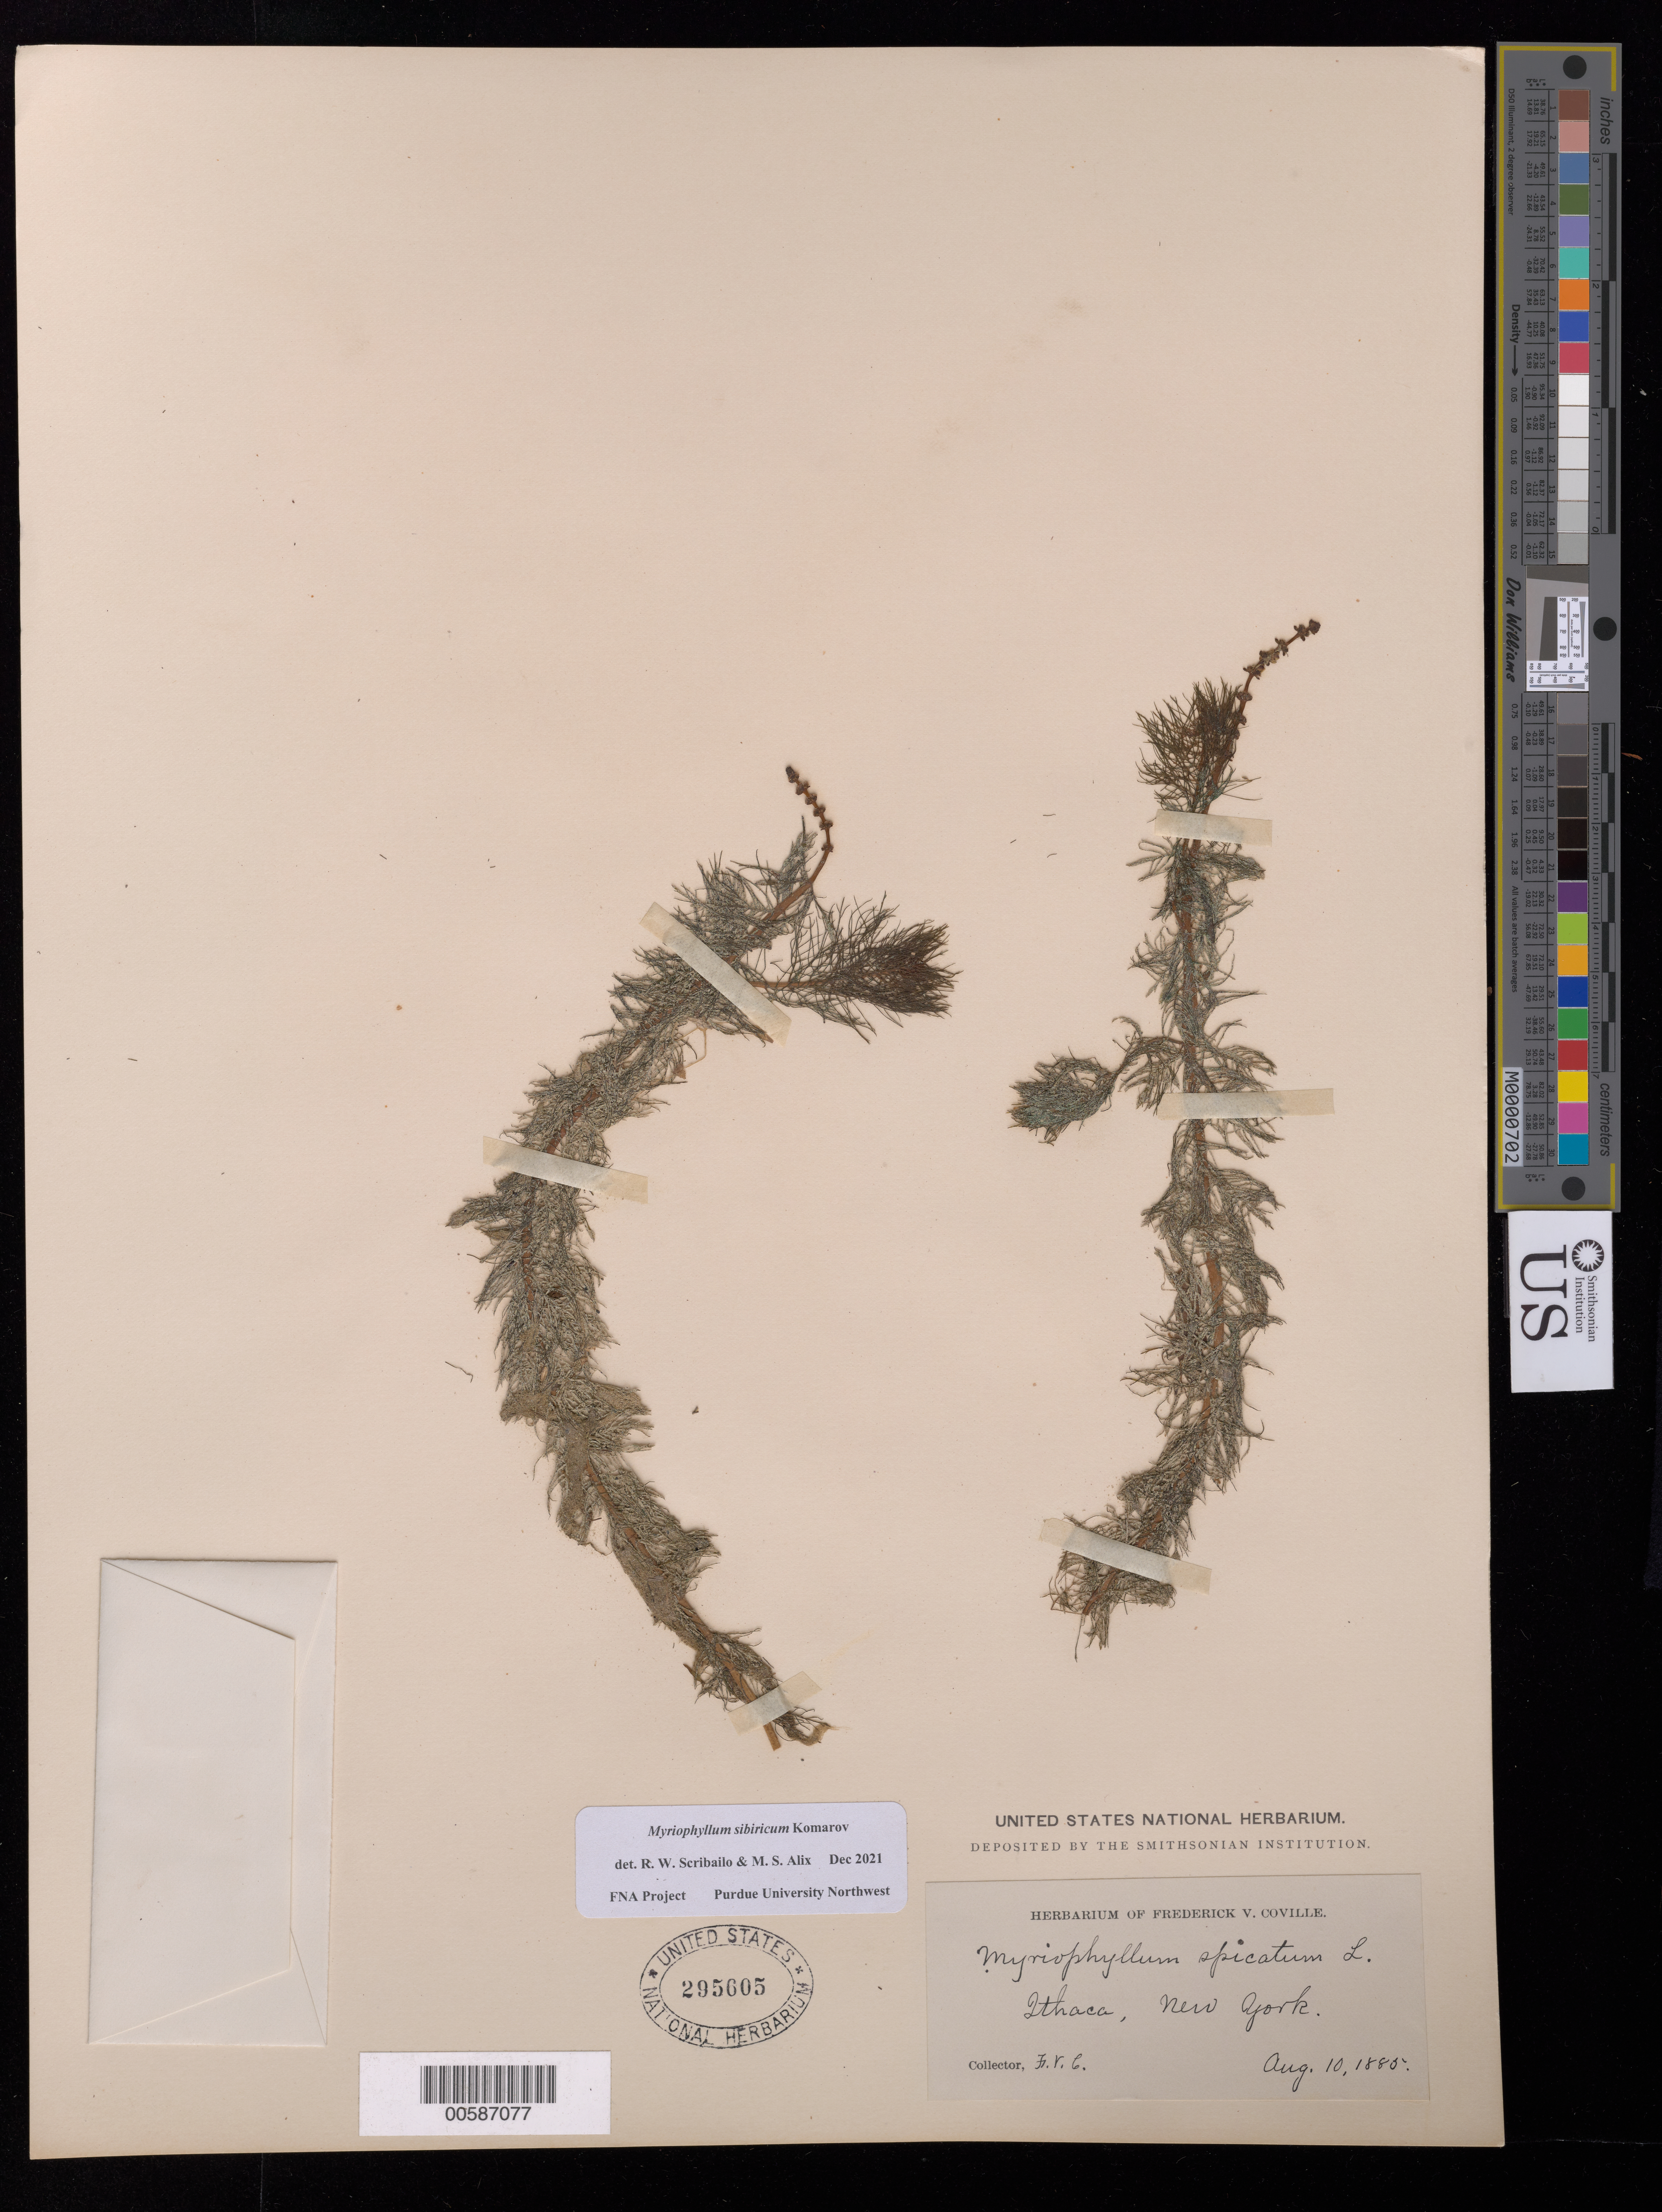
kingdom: Plantae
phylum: Tracheophyta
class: Magnoliopsida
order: Saxifragales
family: Haloragaceae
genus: Myriophyllum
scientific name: Myriophyllum sibiricum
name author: Kom.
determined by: Scribailo, R. W.; Alix, M. S.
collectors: F. V. Coville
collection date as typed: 10 Aug 1885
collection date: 1885-08-10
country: United States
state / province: New York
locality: Ithaca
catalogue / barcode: US 295605